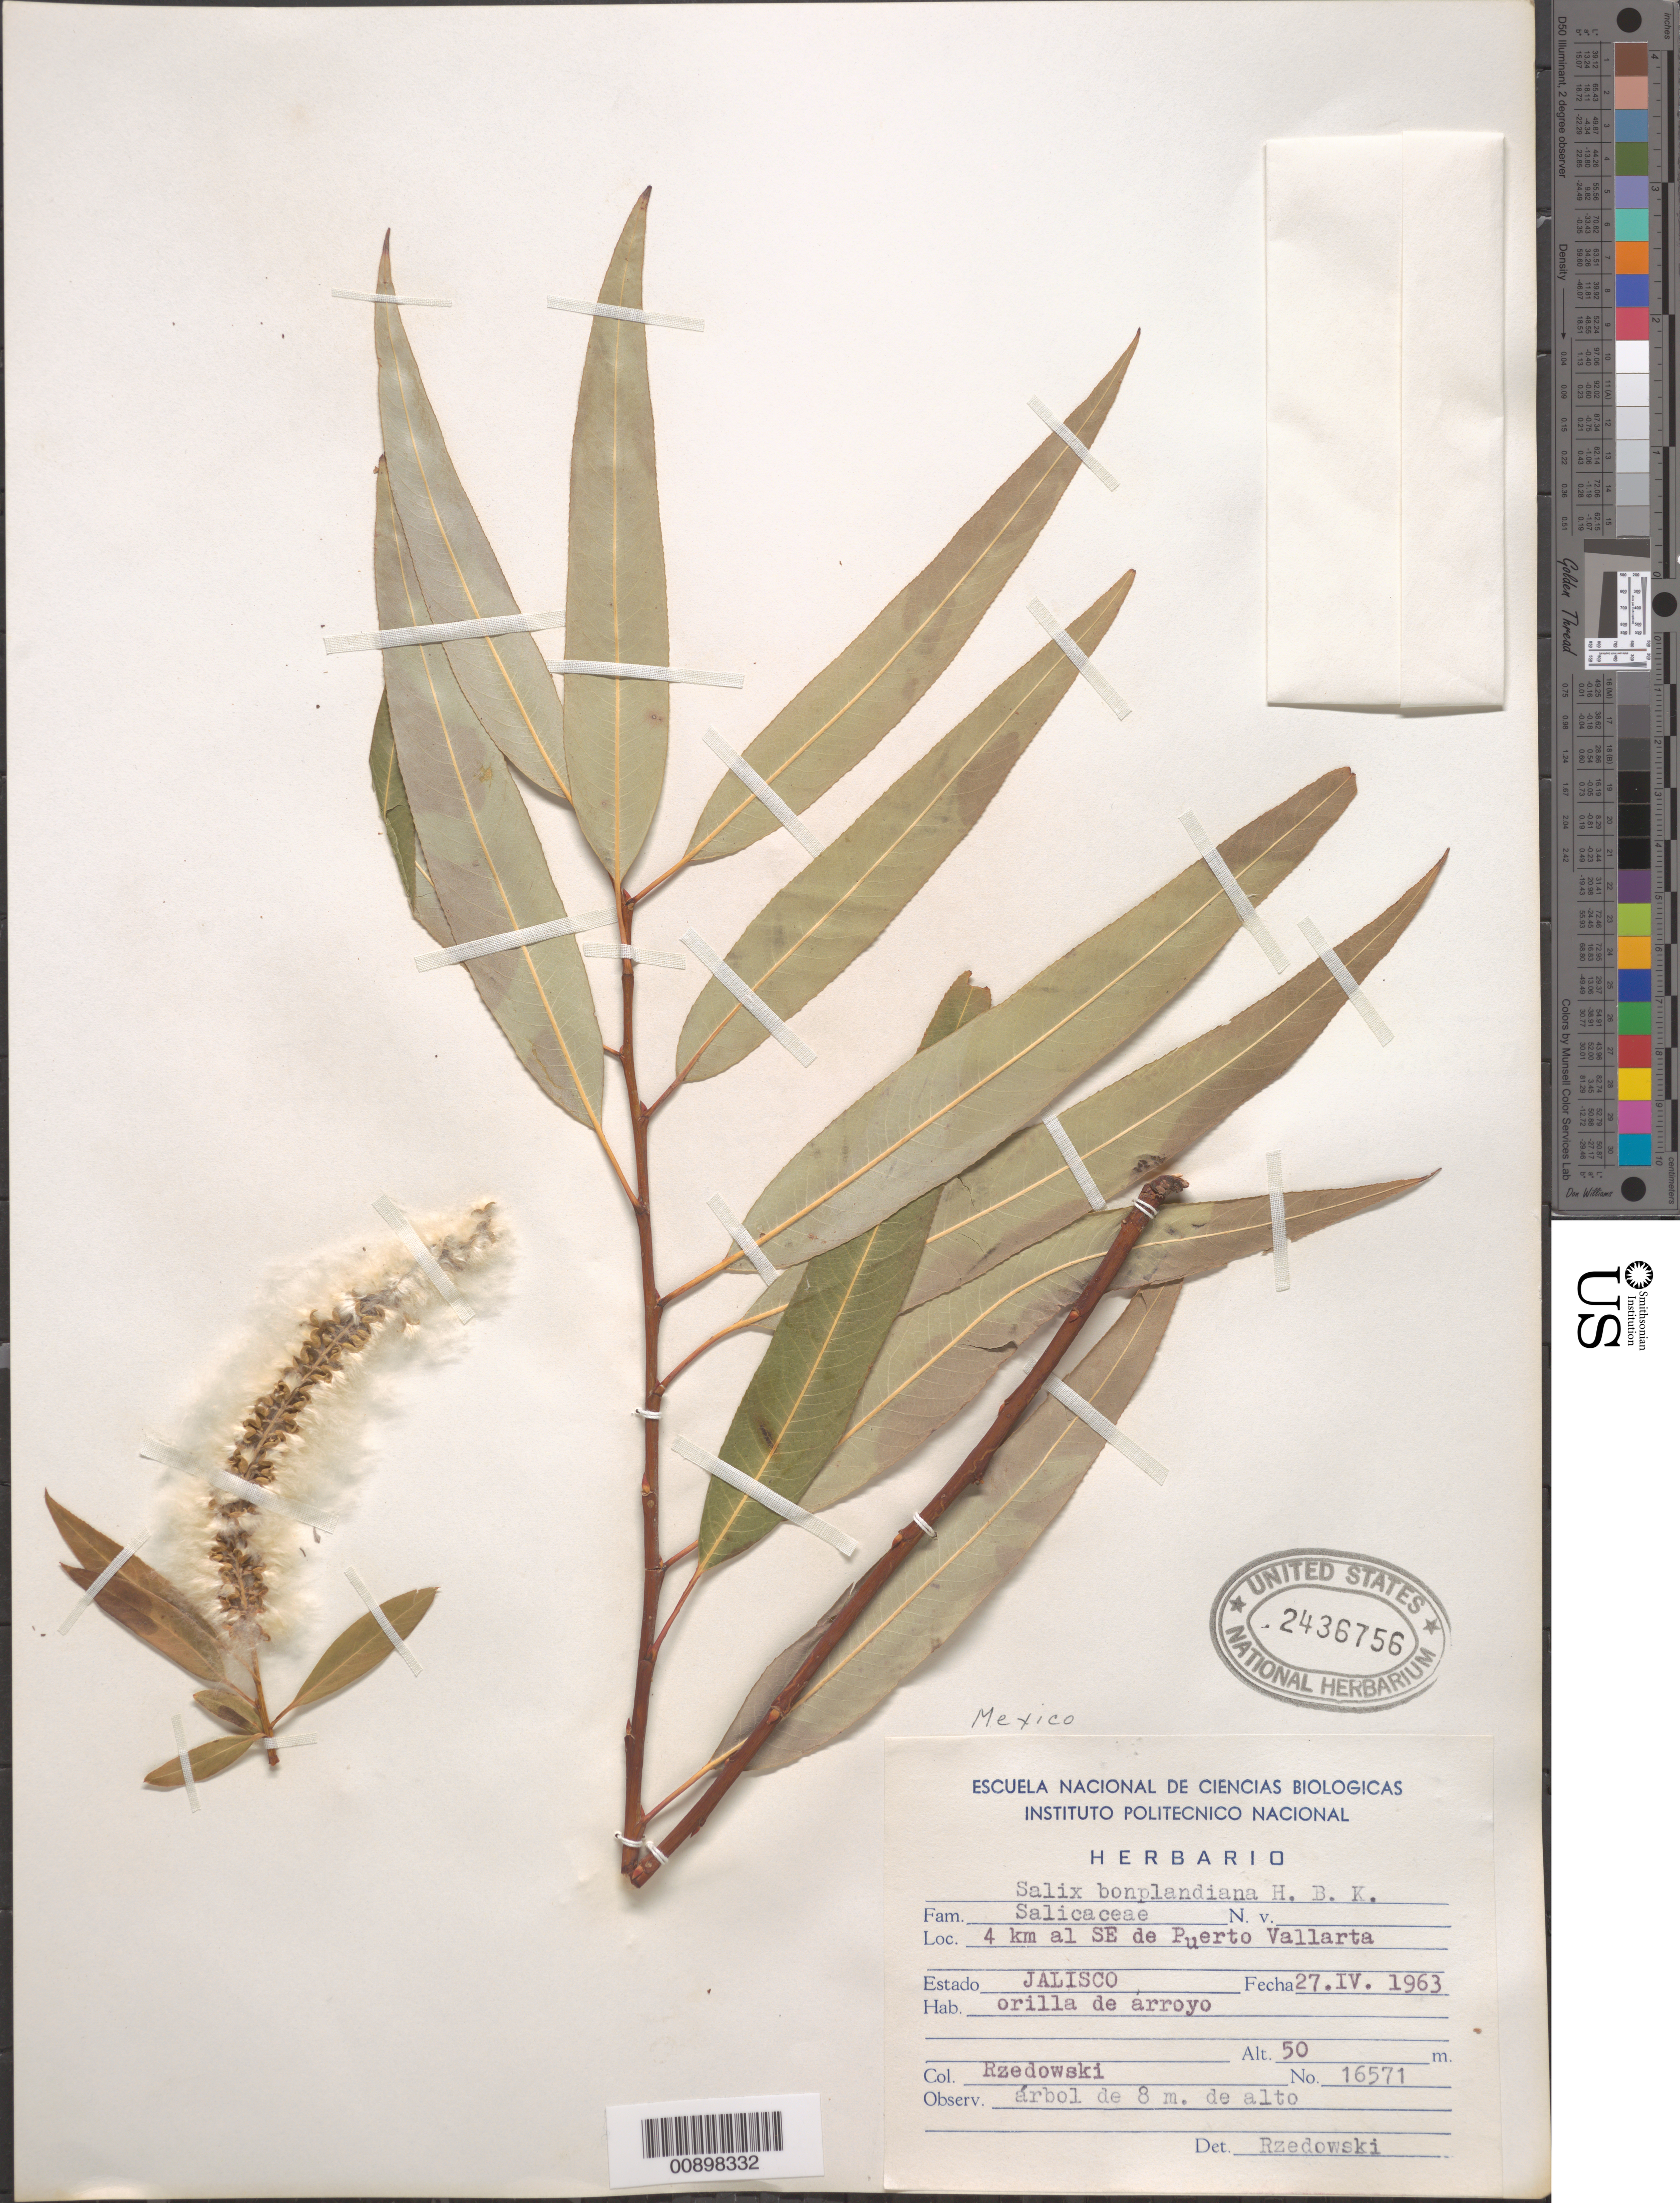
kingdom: Plantae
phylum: Tracheophyta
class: Magnoliopsida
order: Malpighiales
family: Salicaceae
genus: Salix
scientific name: Salix bonplandiana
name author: Kunth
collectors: J. Rzedowski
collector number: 16571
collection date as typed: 27 Apr 1963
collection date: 1963-04-27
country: Mexico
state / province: Jalisco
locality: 4 km al SE de Puerto Vallarta, Jalisco.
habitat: Orilla de arroyo.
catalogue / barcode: US 2436756